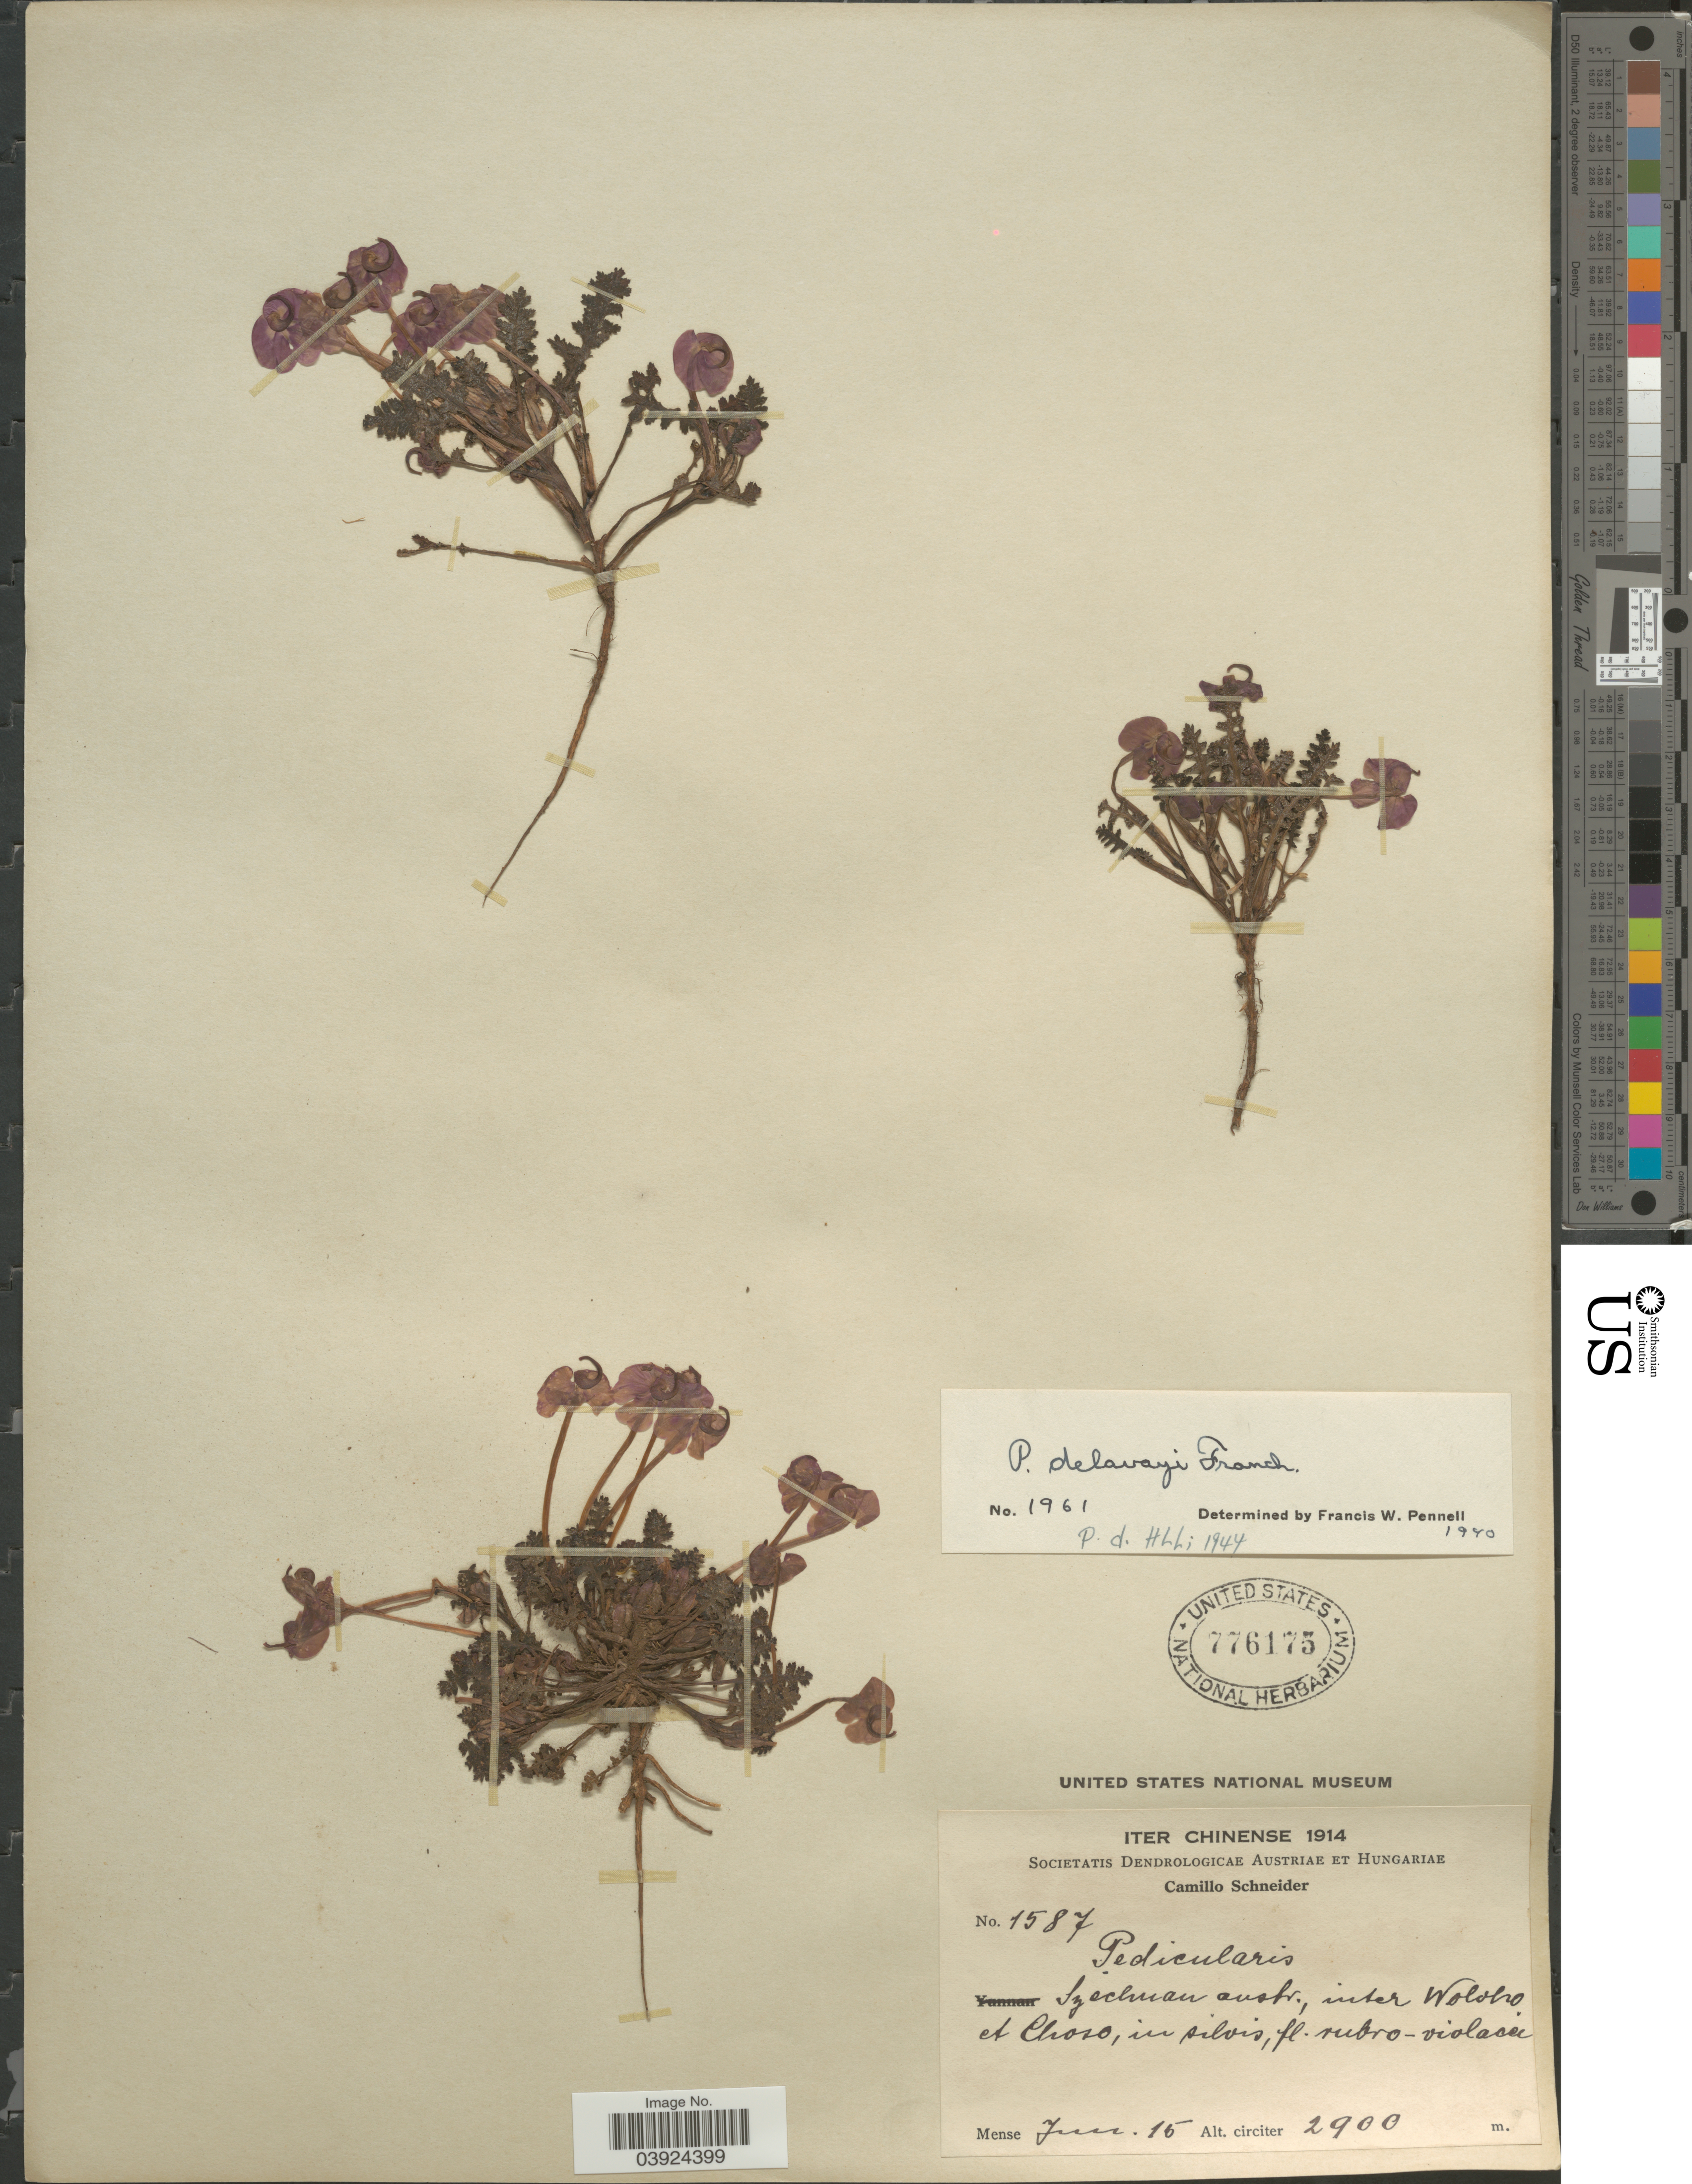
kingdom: Plantae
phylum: Tracheophyta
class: Magnoliopsida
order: Lamiales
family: Orobanchaceae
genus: Pedicularis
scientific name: Pedicularis delavayi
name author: Franch. ex Maxim.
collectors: C. K. Schneider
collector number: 1587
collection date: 1914-06-15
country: China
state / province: Sichuan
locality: Szechuan austr., inter Woloho et Choso.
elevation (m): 2900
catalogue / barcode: US 776175